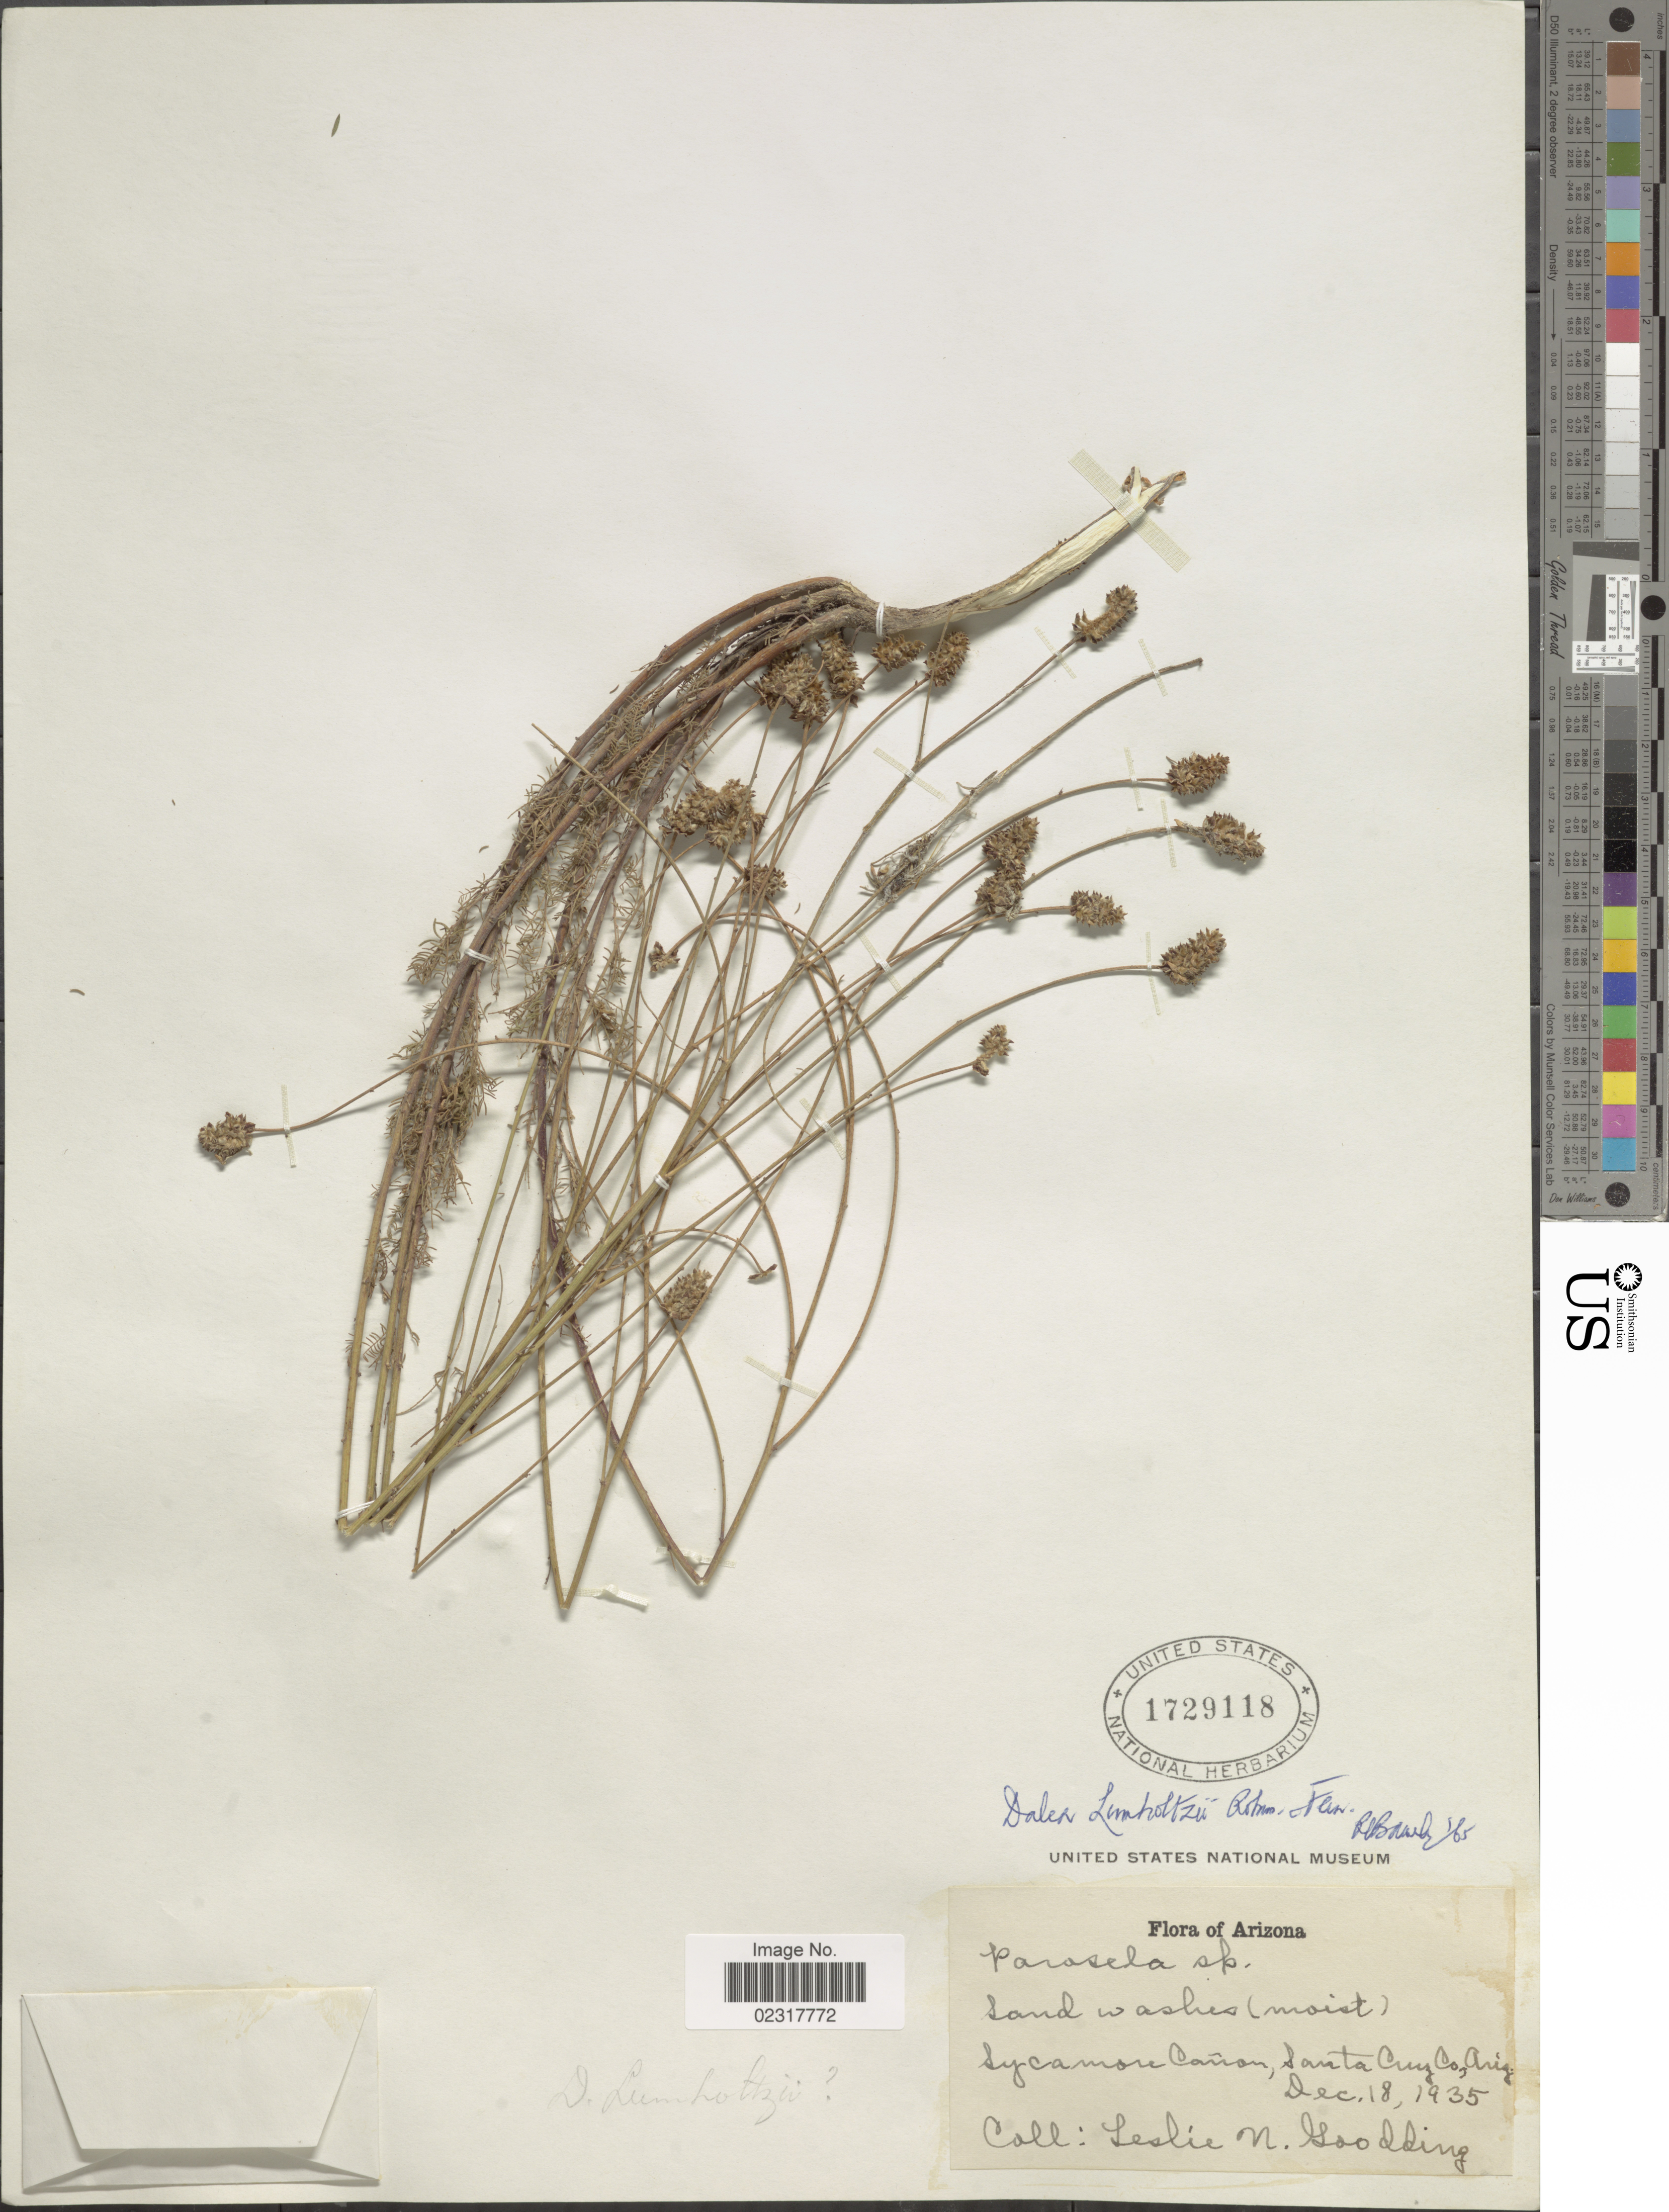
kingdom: Plantae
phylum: Tracheophyta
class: Magnoliopsida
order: Fabales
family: Fabaceae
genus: Dalea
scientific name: Dalea lumholtzii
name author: B.L. Rob. & Fernald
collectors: L. N. Goodding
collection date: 1935-12-18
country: United States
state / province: Arizona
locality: Sycamore Cañon, Santa Cruz Co., Ariz.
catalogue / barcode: US 1729118